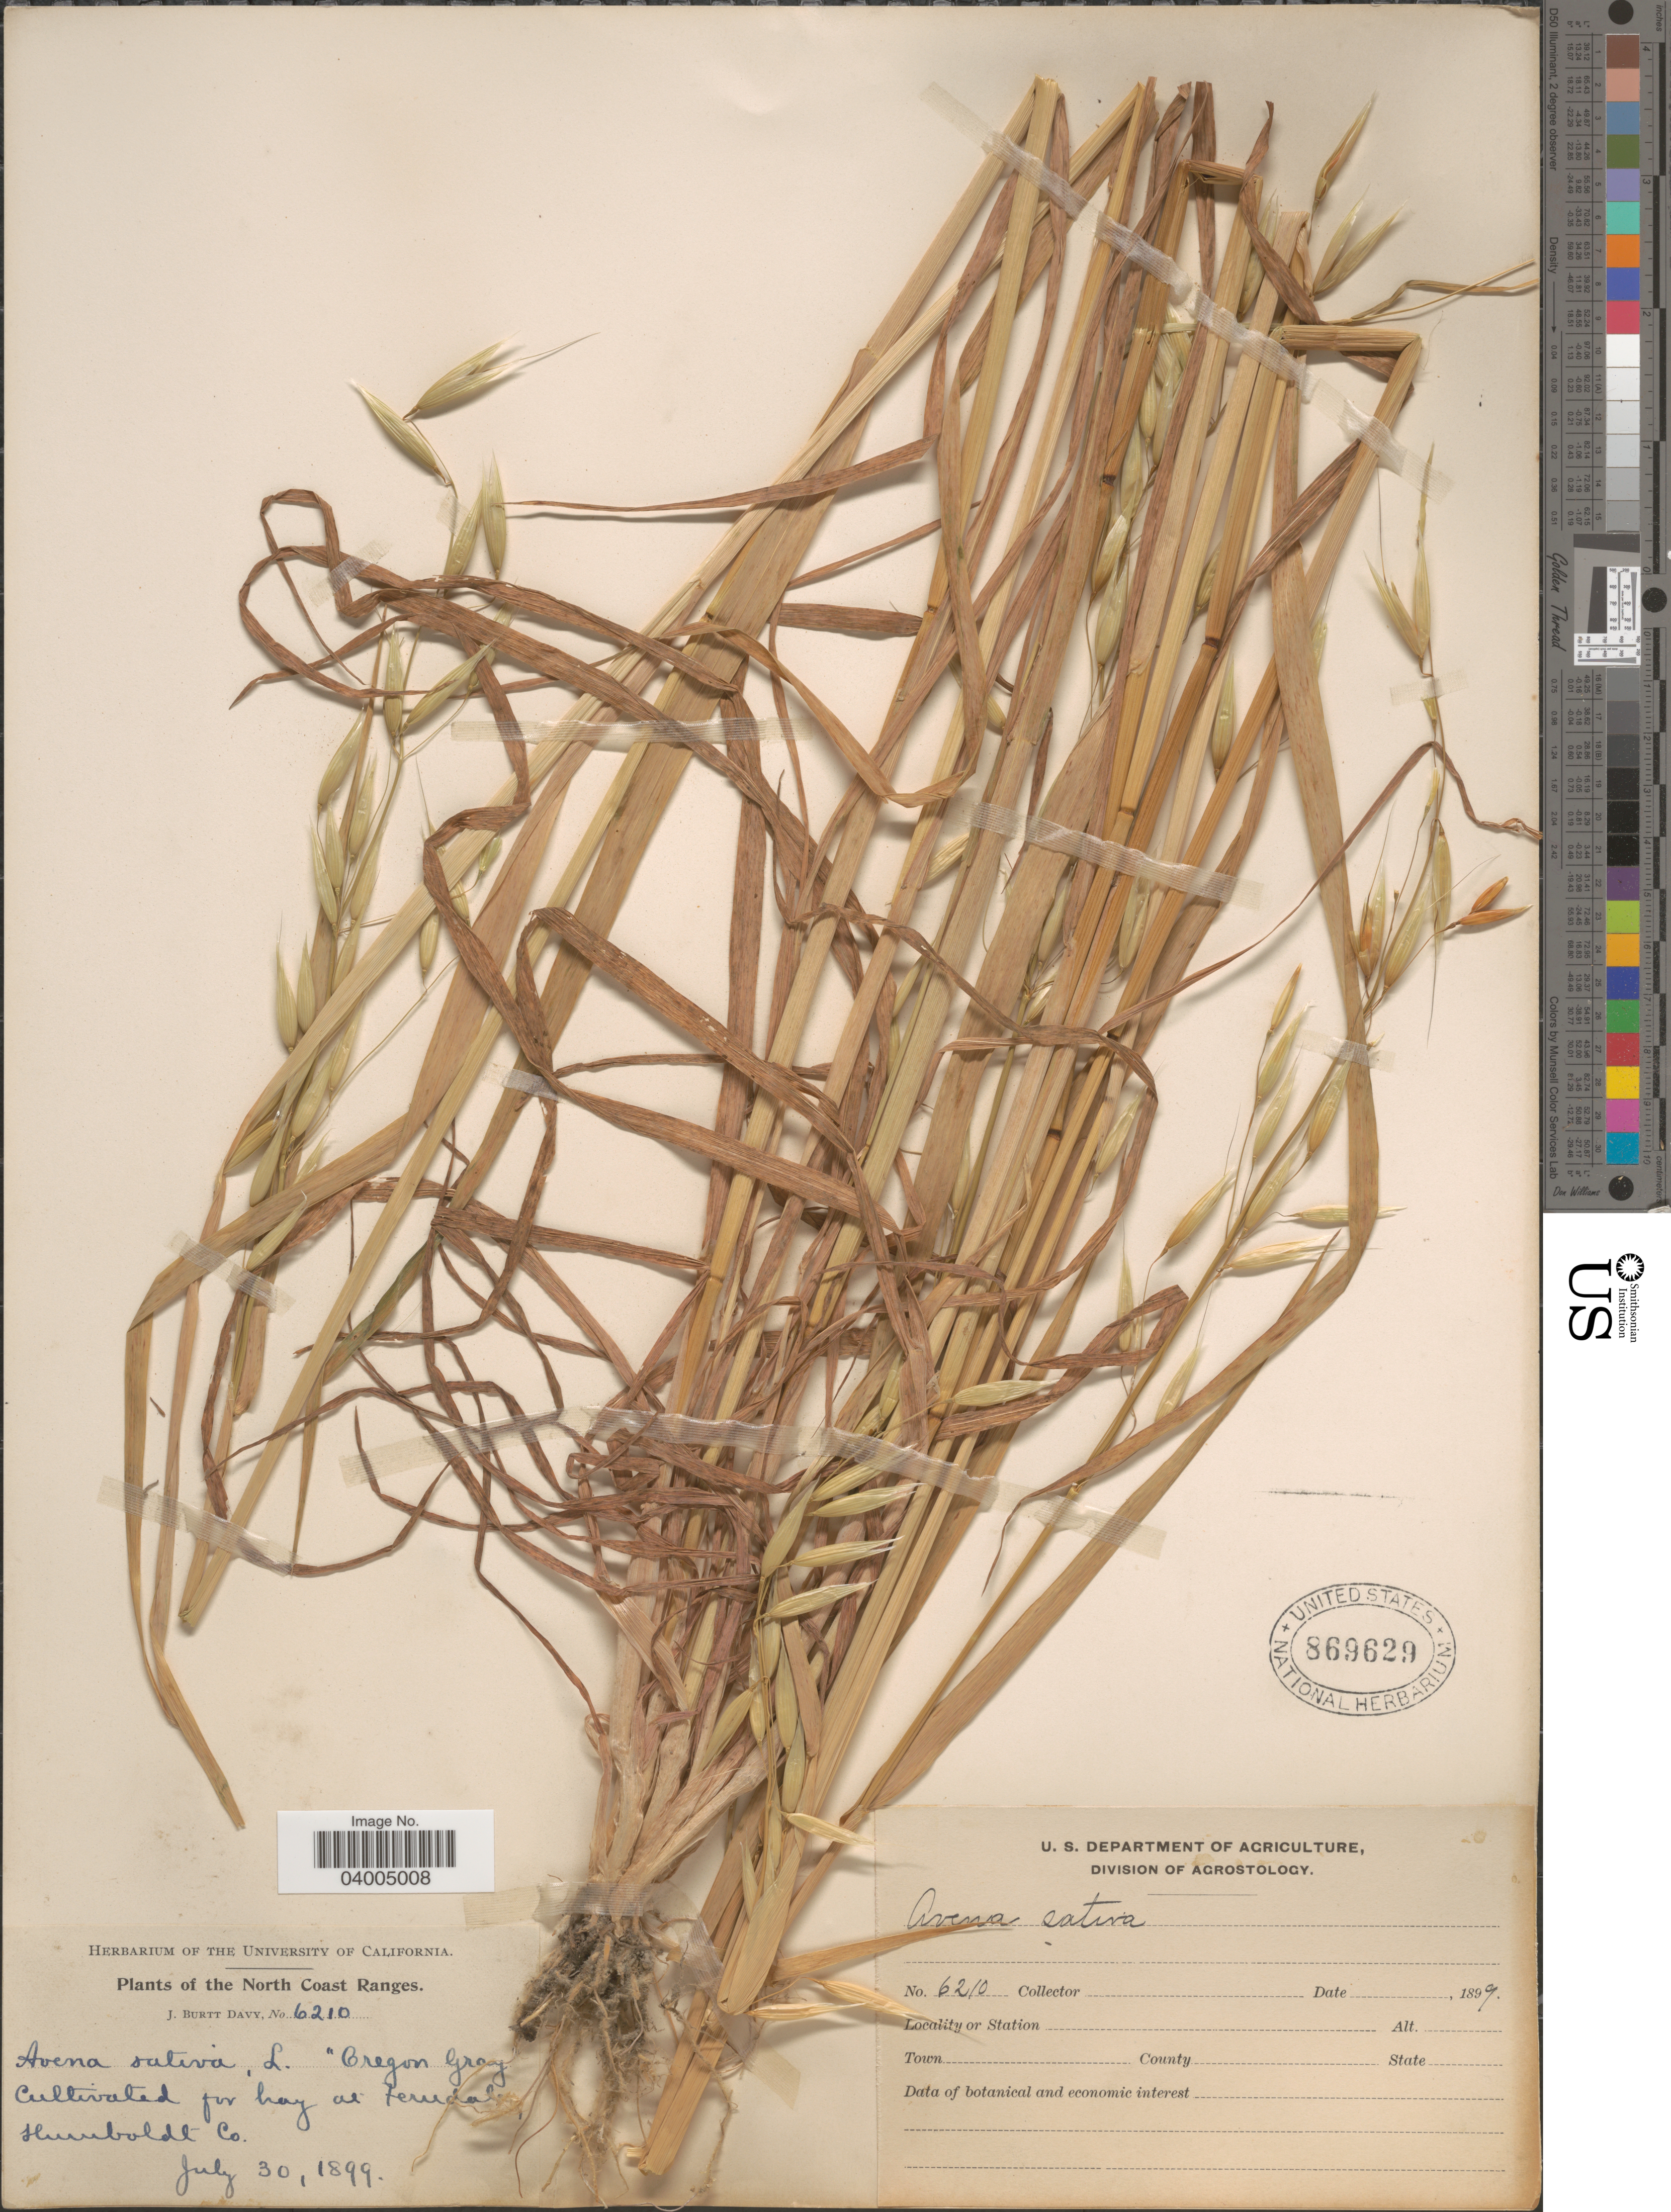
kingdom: Plantae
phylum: Tracheophyta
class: Liliopsida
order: Poales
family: Poaceae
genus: Avena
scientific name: Avena sativa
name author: L.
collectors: J. Burtt Davy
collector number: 6210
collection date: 1899-07-30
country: United States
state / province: California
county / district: Humboldt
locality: The North Coast Ranges. At Ferndale, Humboldt Co.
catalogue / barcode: US 869629